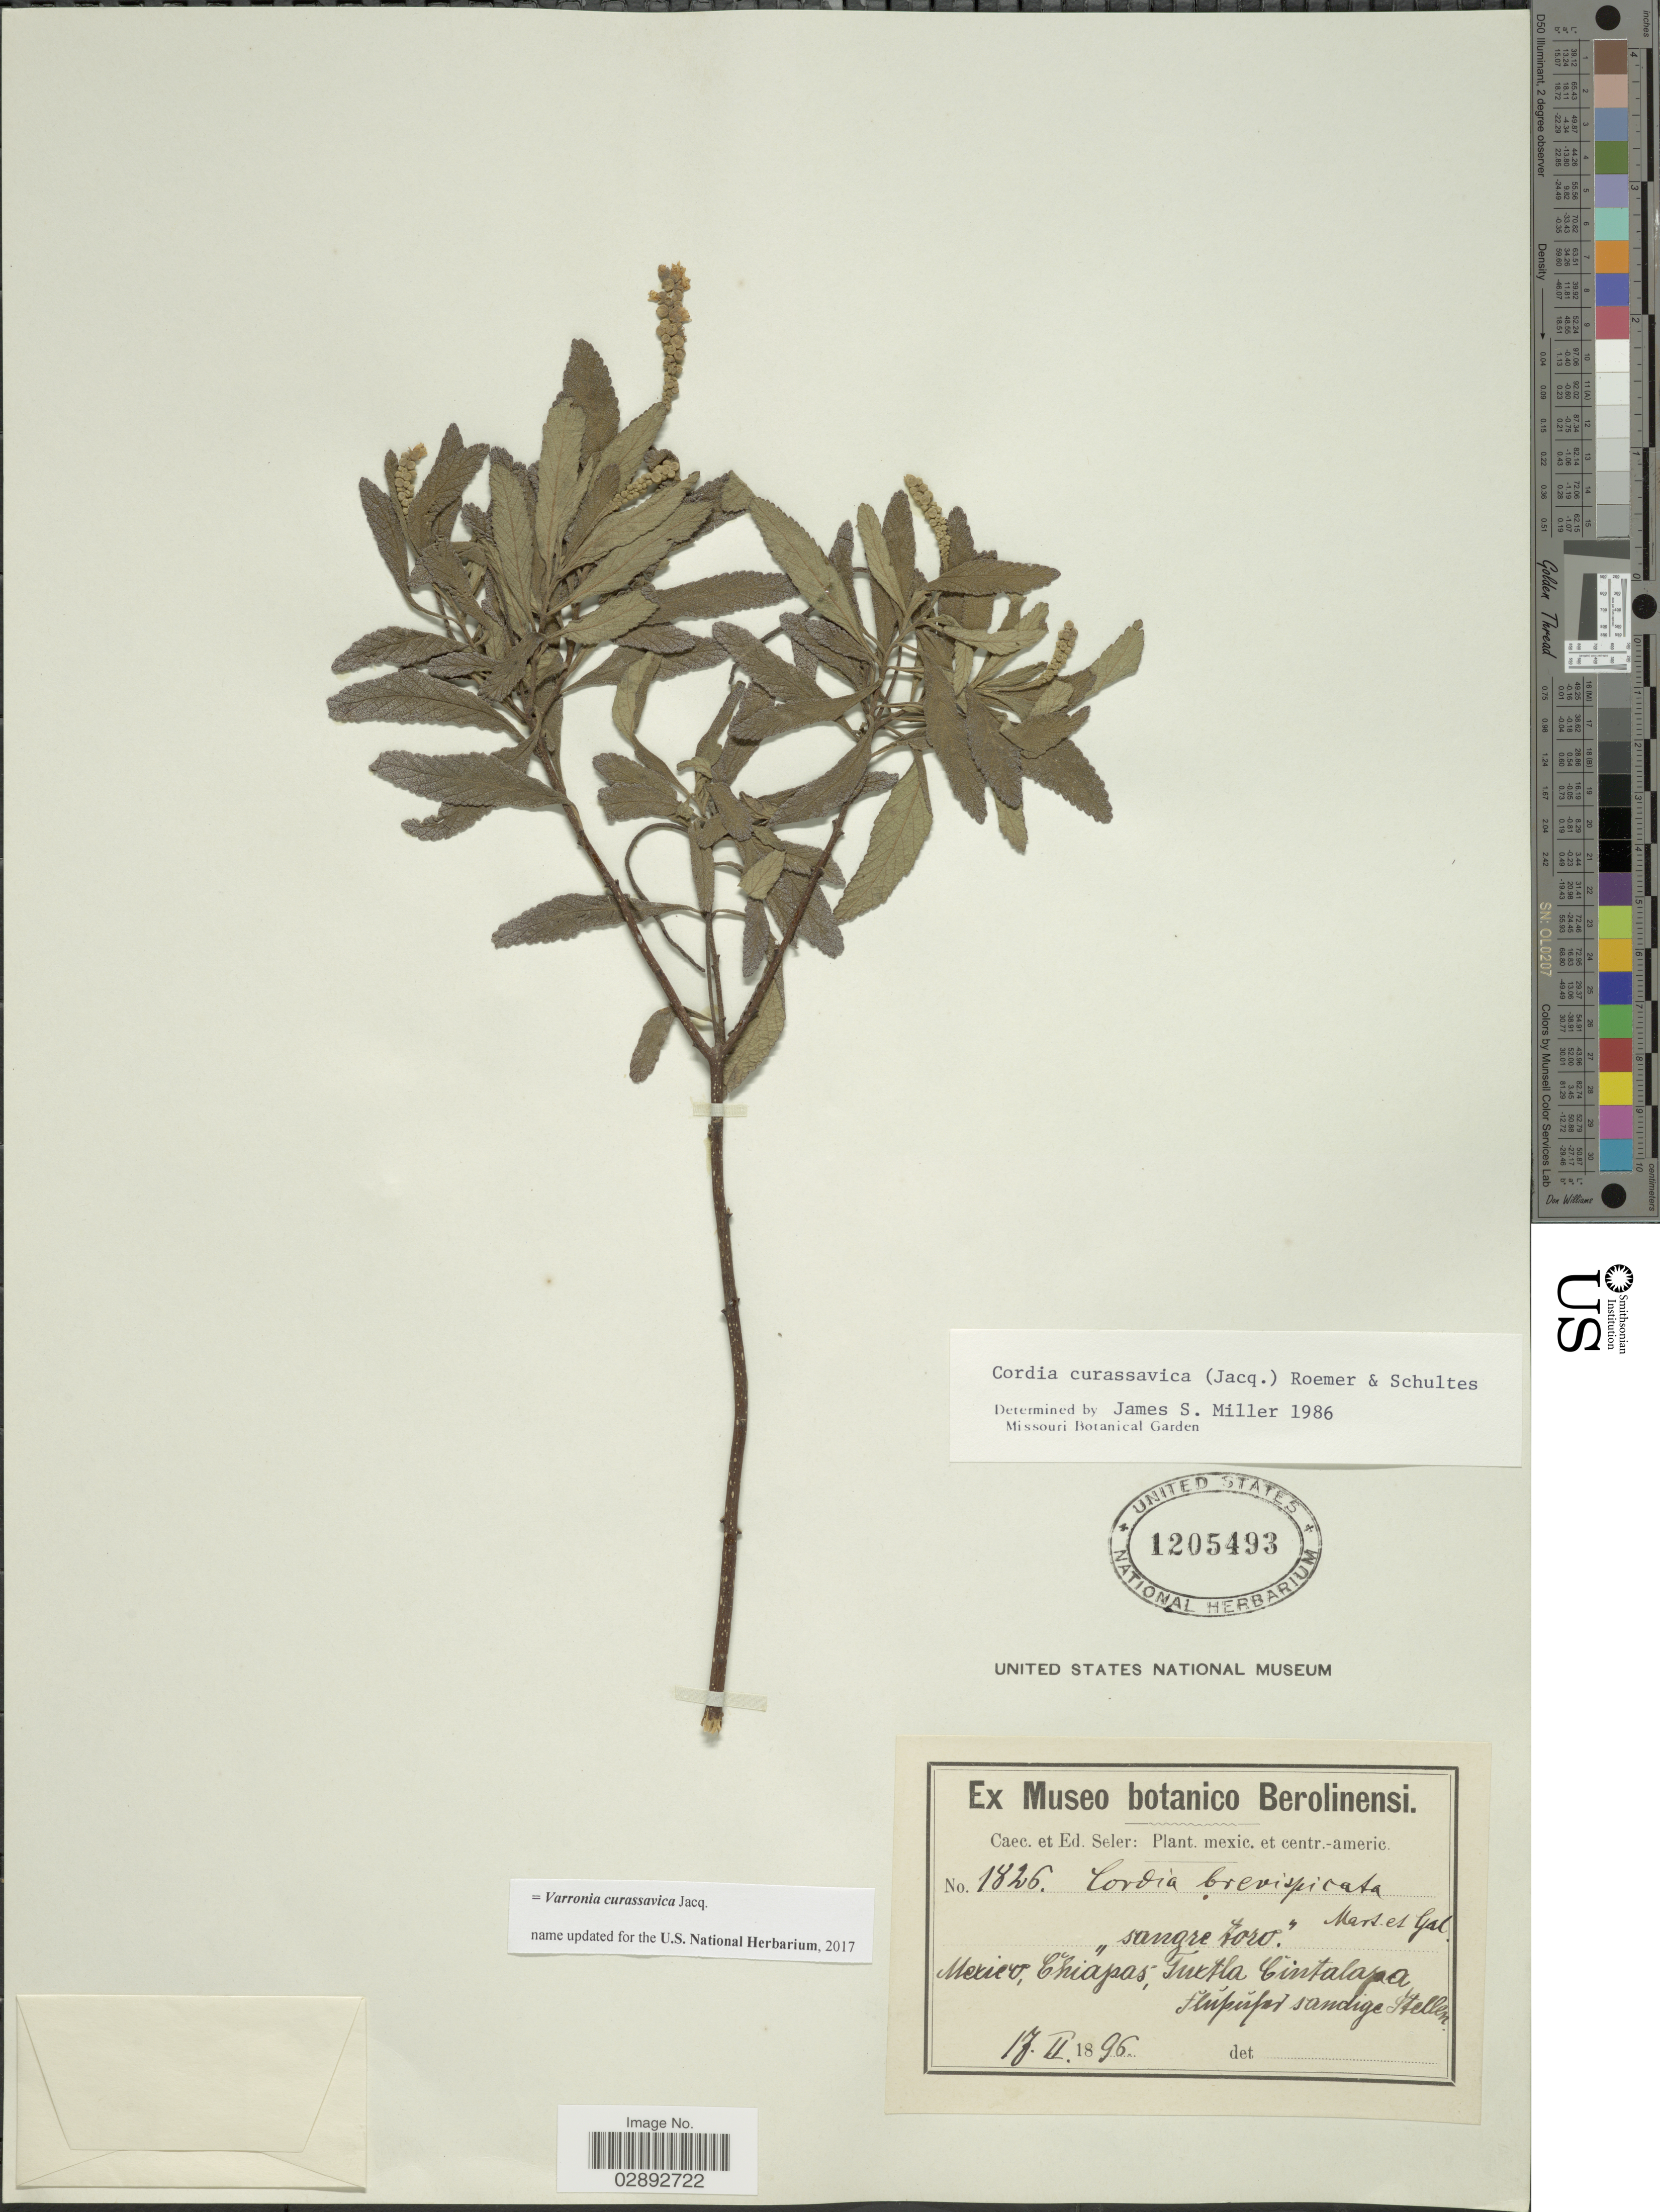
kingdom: Plantae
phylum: Tracheophyta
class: Magnoliopsida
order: Boraginales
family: Cordiaceae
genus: Varronia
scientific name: Varronia curassavica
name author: Jacq.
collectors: ex Caec. et Ed Seler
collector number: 1826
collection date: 1896-02-17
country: Mexico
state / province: Chiapas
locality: Tuxtla Cintalapa.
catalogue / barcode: US 1205493